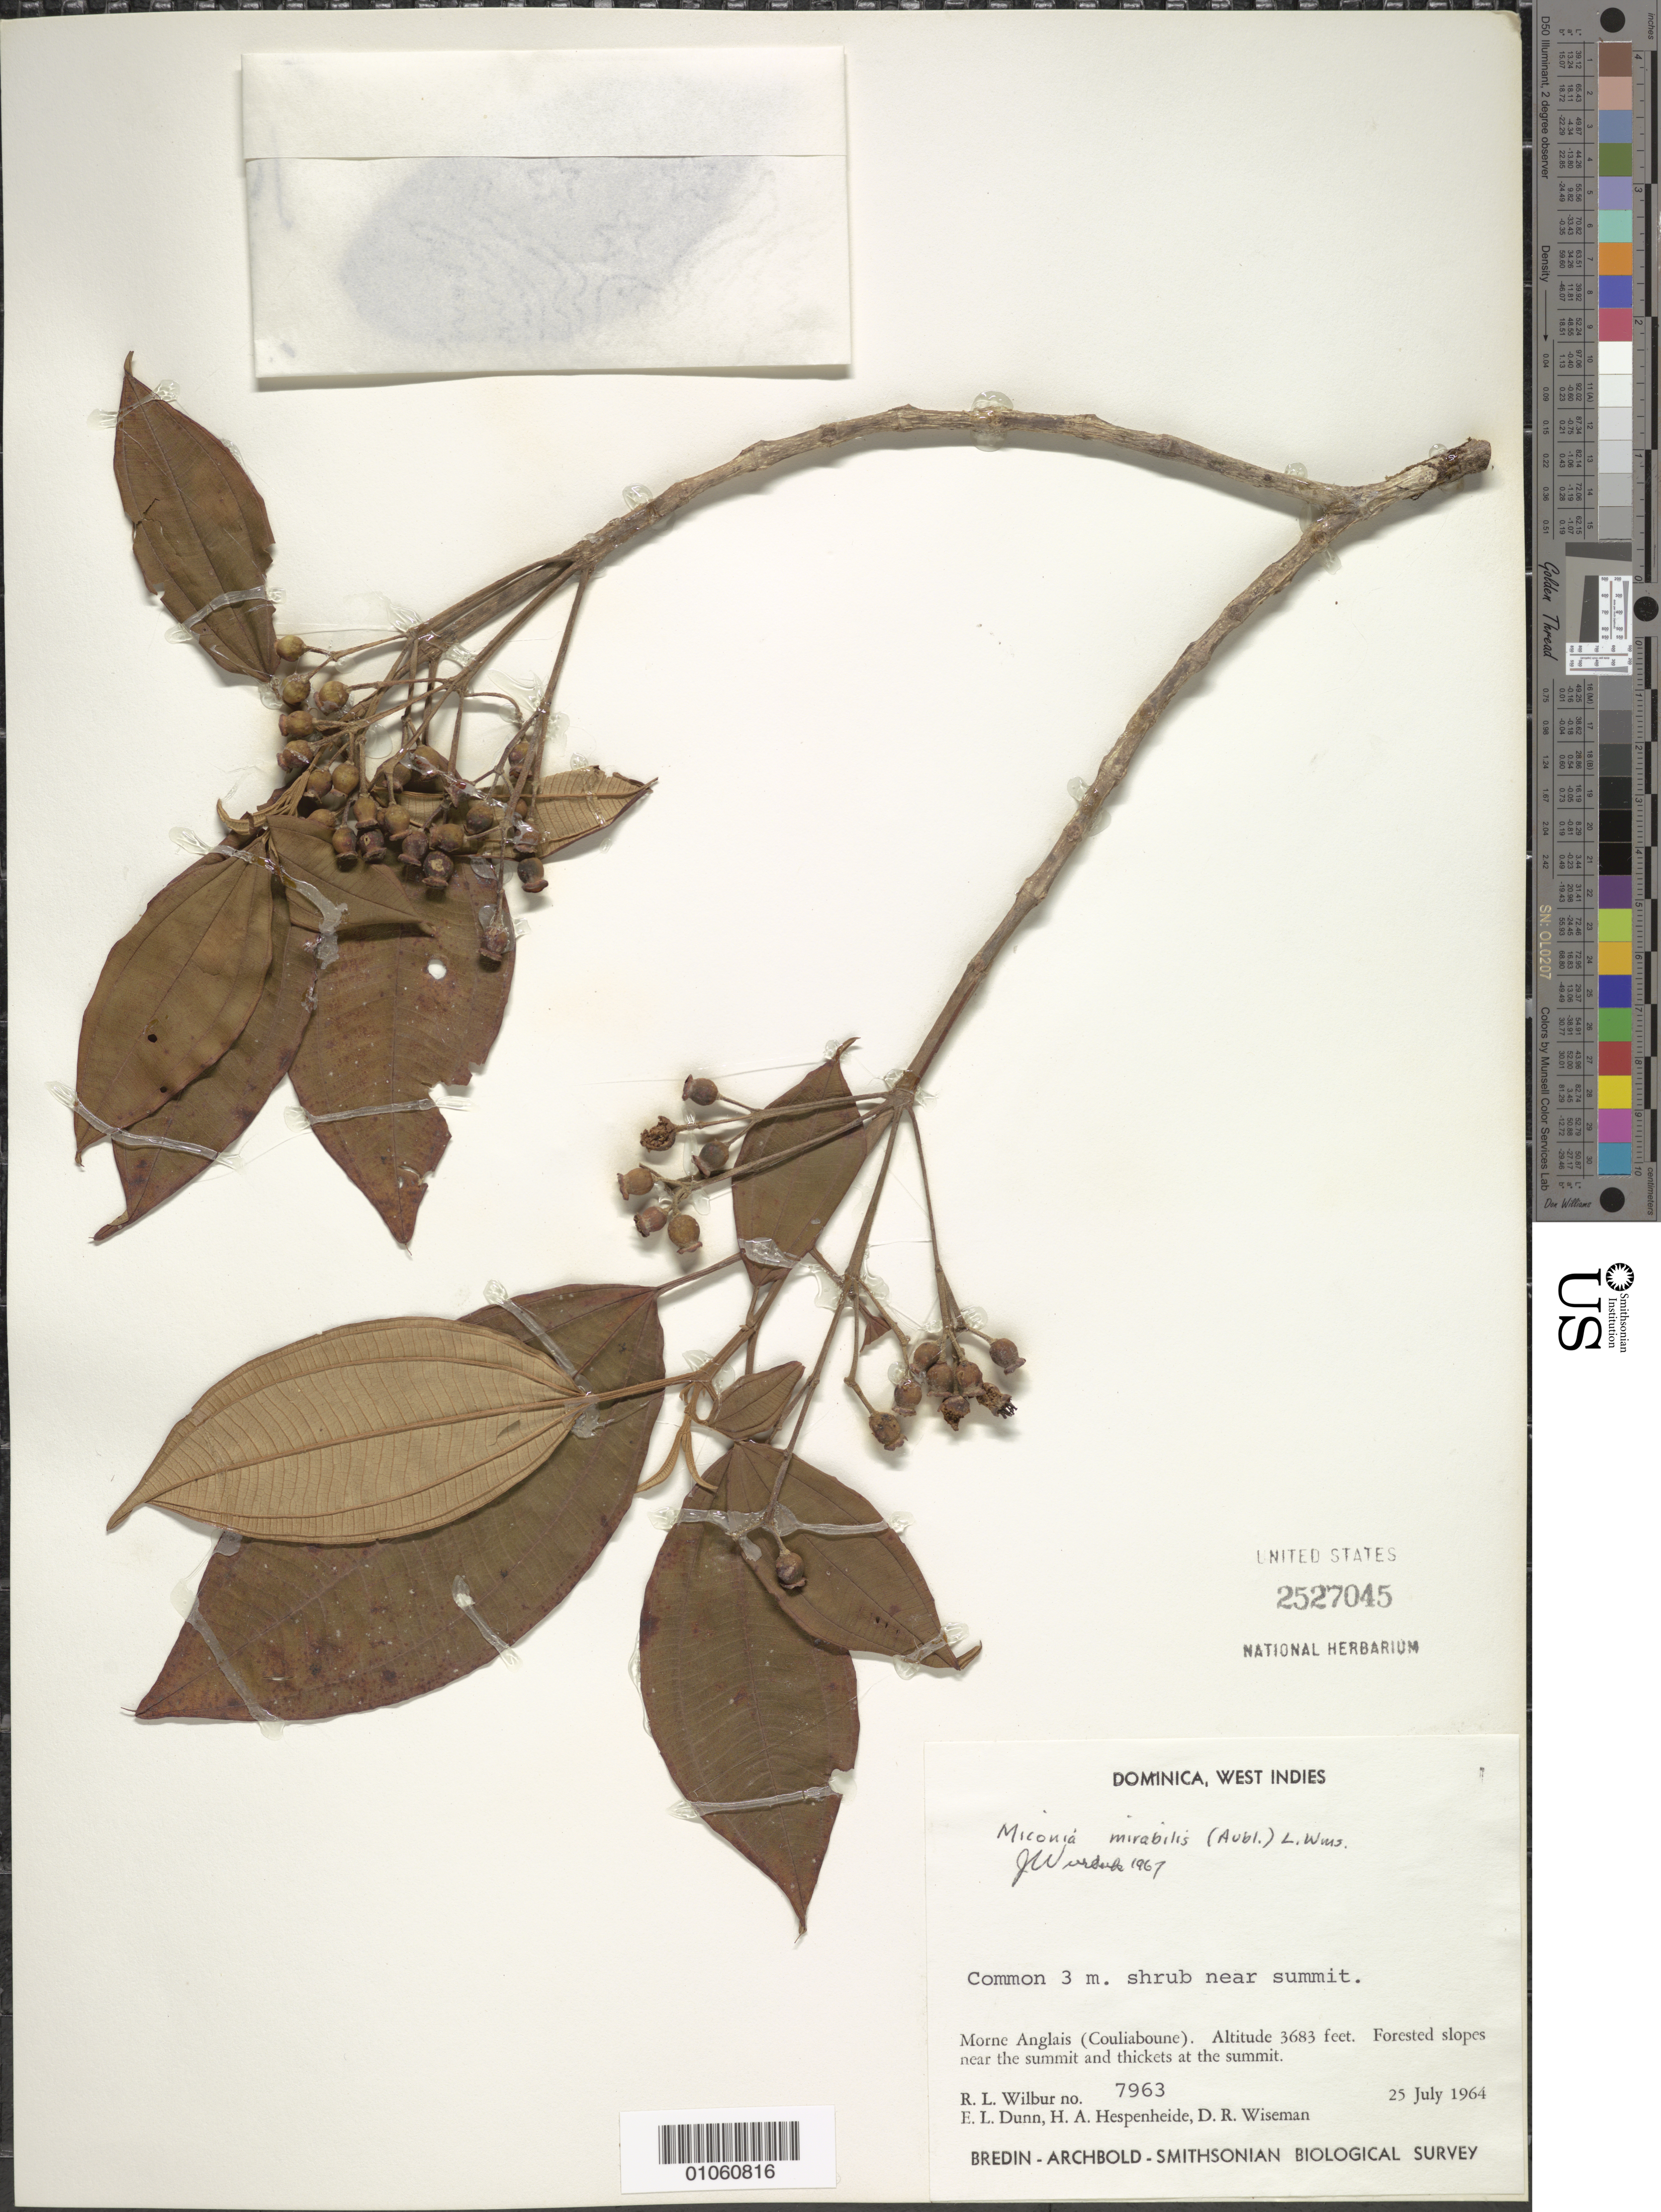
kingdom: Plantae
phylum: Tracheophyta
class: Magnoliopsida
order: Myrtales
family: Melastomataceae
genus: Miconia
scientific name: Miconia mirabilis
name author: (Aubl.) L.O. Williams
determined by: Wurdack, John J., (US), US (UNITED STATES)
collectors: R. L. Wilbur, E. Dunn, H. A. Hespenheide & D. R. Wiseman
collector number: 7963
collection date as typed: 25 Jul 1964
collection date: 1964-07-25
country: Dominica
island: Dominica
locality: Morne Anglais (Couliaboune)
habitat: Forested slopes near the summit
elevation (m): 1123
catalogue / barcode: US 2527045